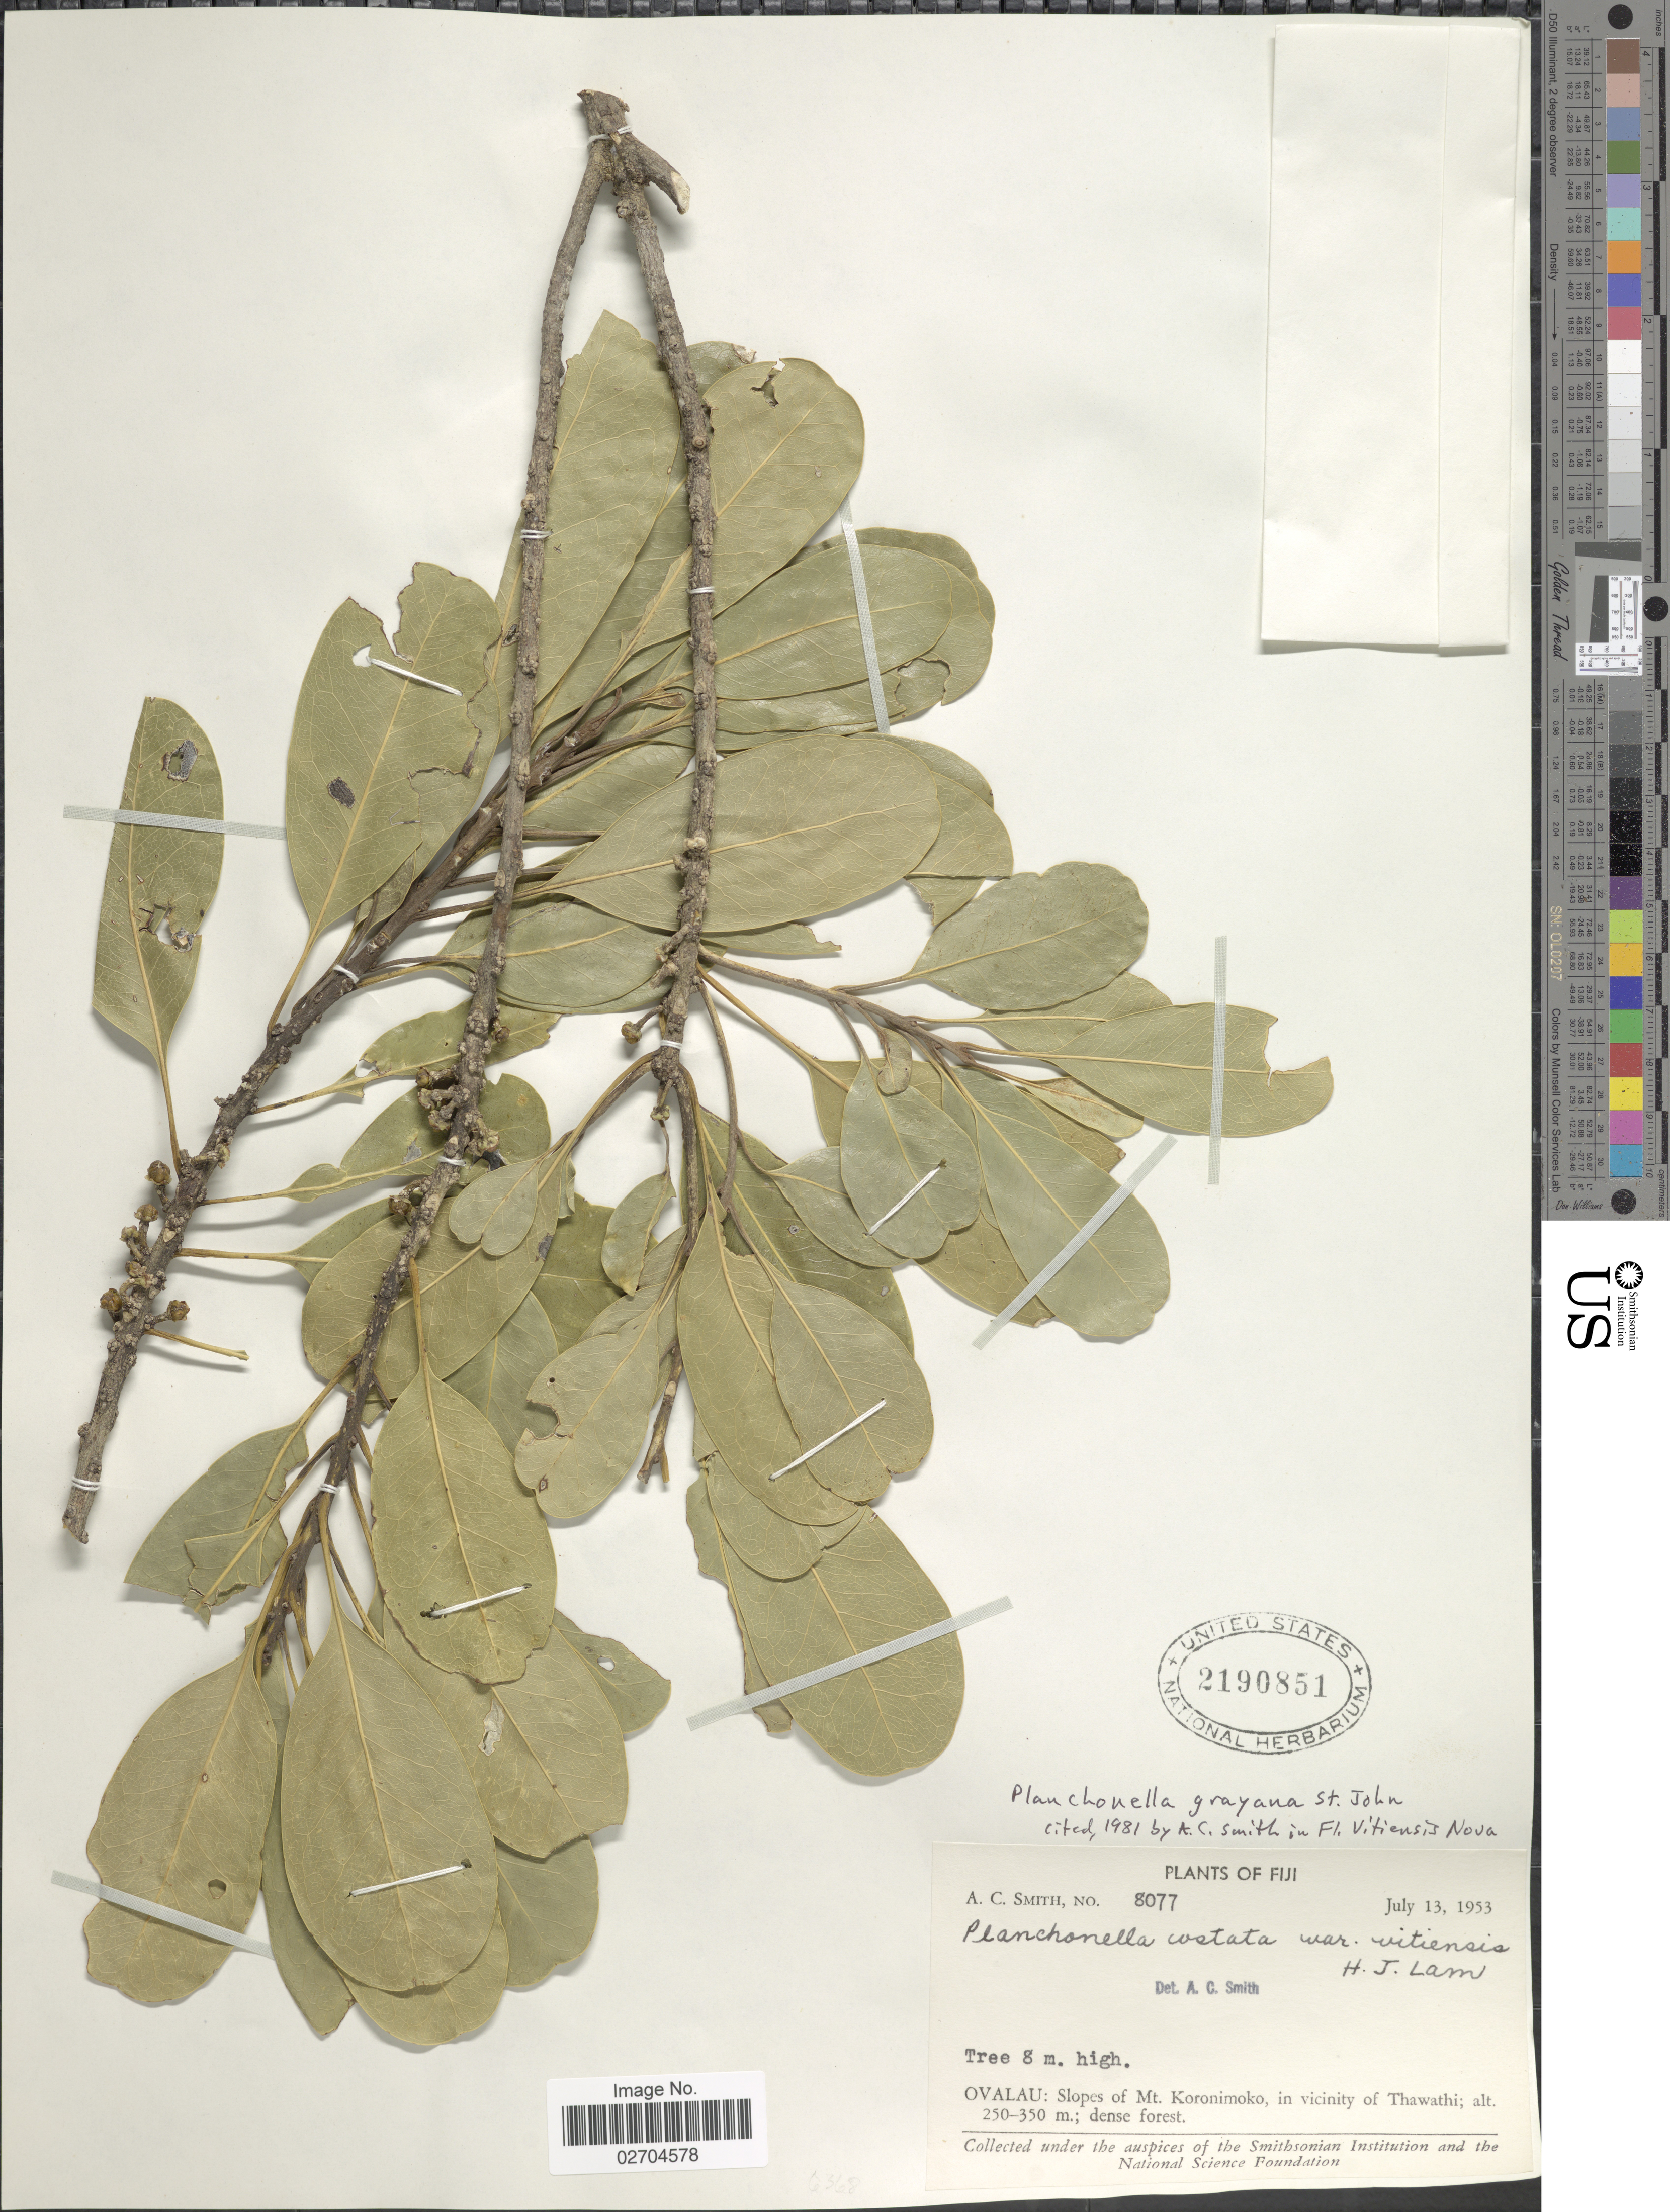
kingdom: Plantae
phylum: Tracheophyta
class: Magnoliopsida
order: Ericales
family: Sapotaceae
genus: Planchonella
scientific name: Planchonella grayana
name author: St. John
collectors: A. C. Smith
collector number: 8077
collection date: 1953-07-13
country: Fiji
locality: Ovalau: Slopes of Mt. Koronimoko, in vicinity of Thawathi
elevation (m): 250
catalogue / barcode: US 2190851